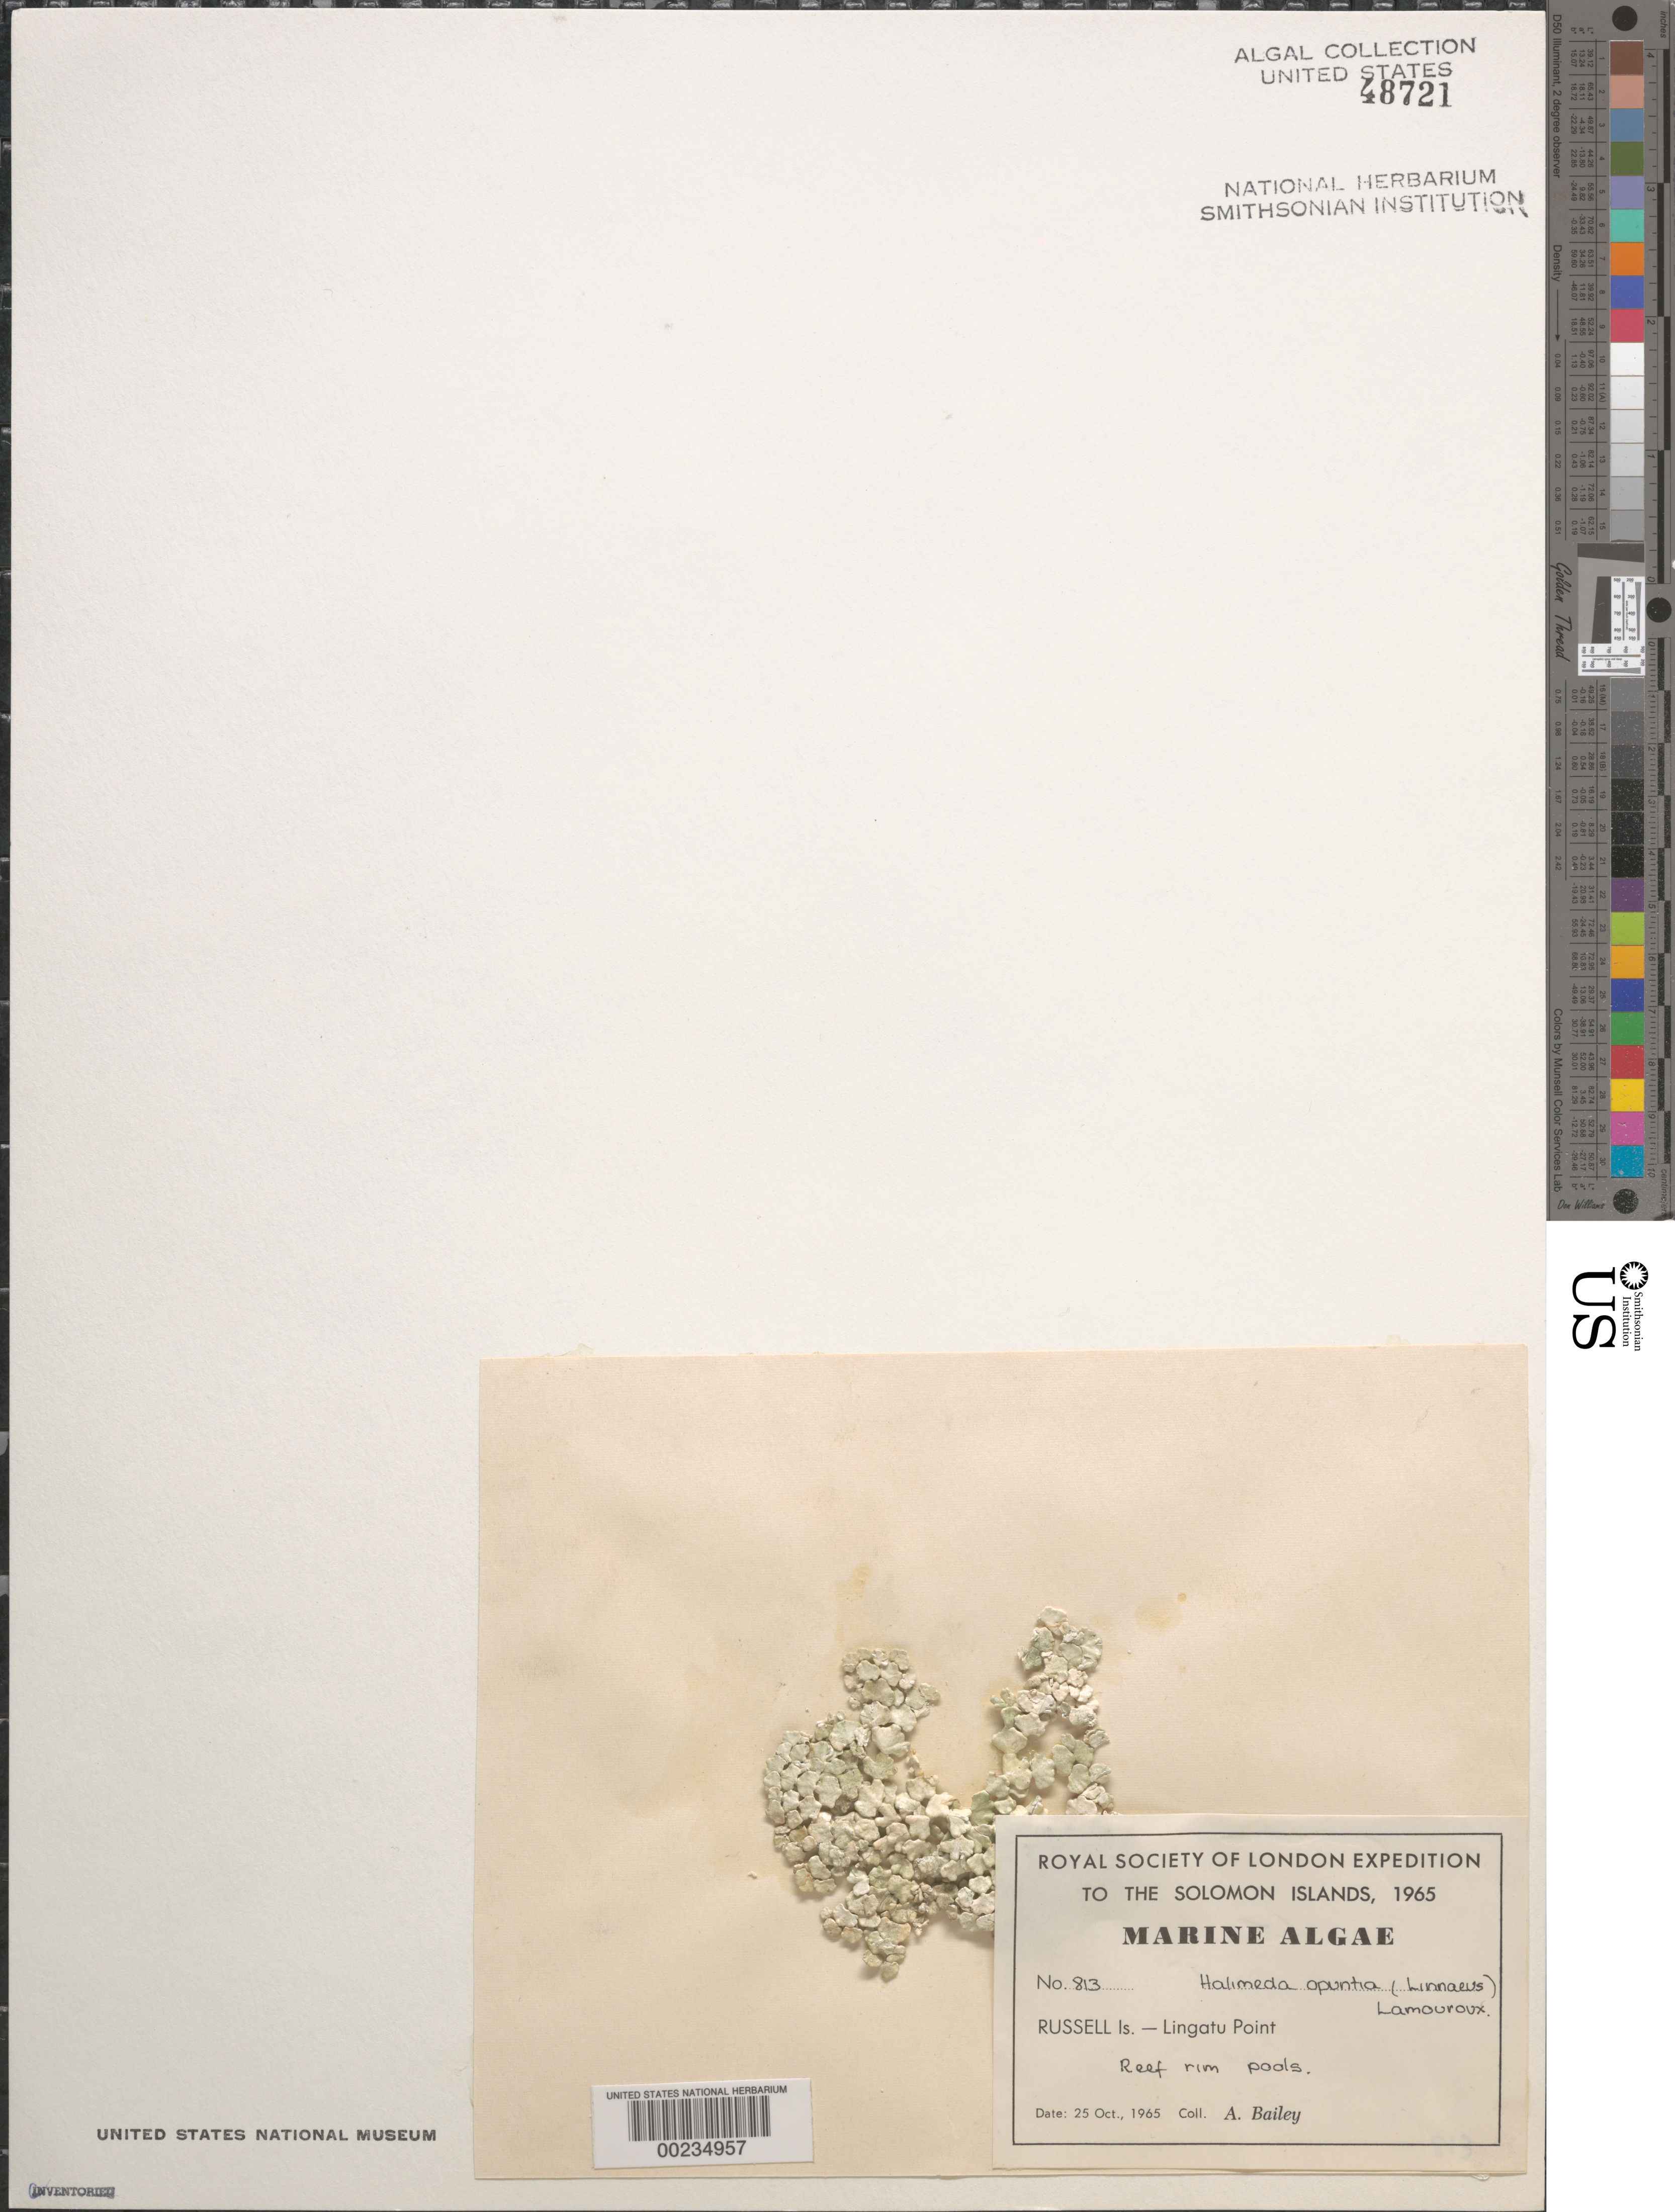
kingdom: Plantae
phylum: Chlorophyta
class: Ulvophyceae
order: Bryopsidales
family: Halimedaceae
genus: Halimeda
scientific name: Halimeda opuntia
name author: (L.) J.V.Lamouroux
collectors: A. Bailey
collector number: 813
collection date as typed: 25 Oct 1965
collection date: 1965-10-25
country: Solomon Islands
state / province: Central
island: Mbanika [Banika]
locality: Lingatu Point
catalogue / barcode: US 48721